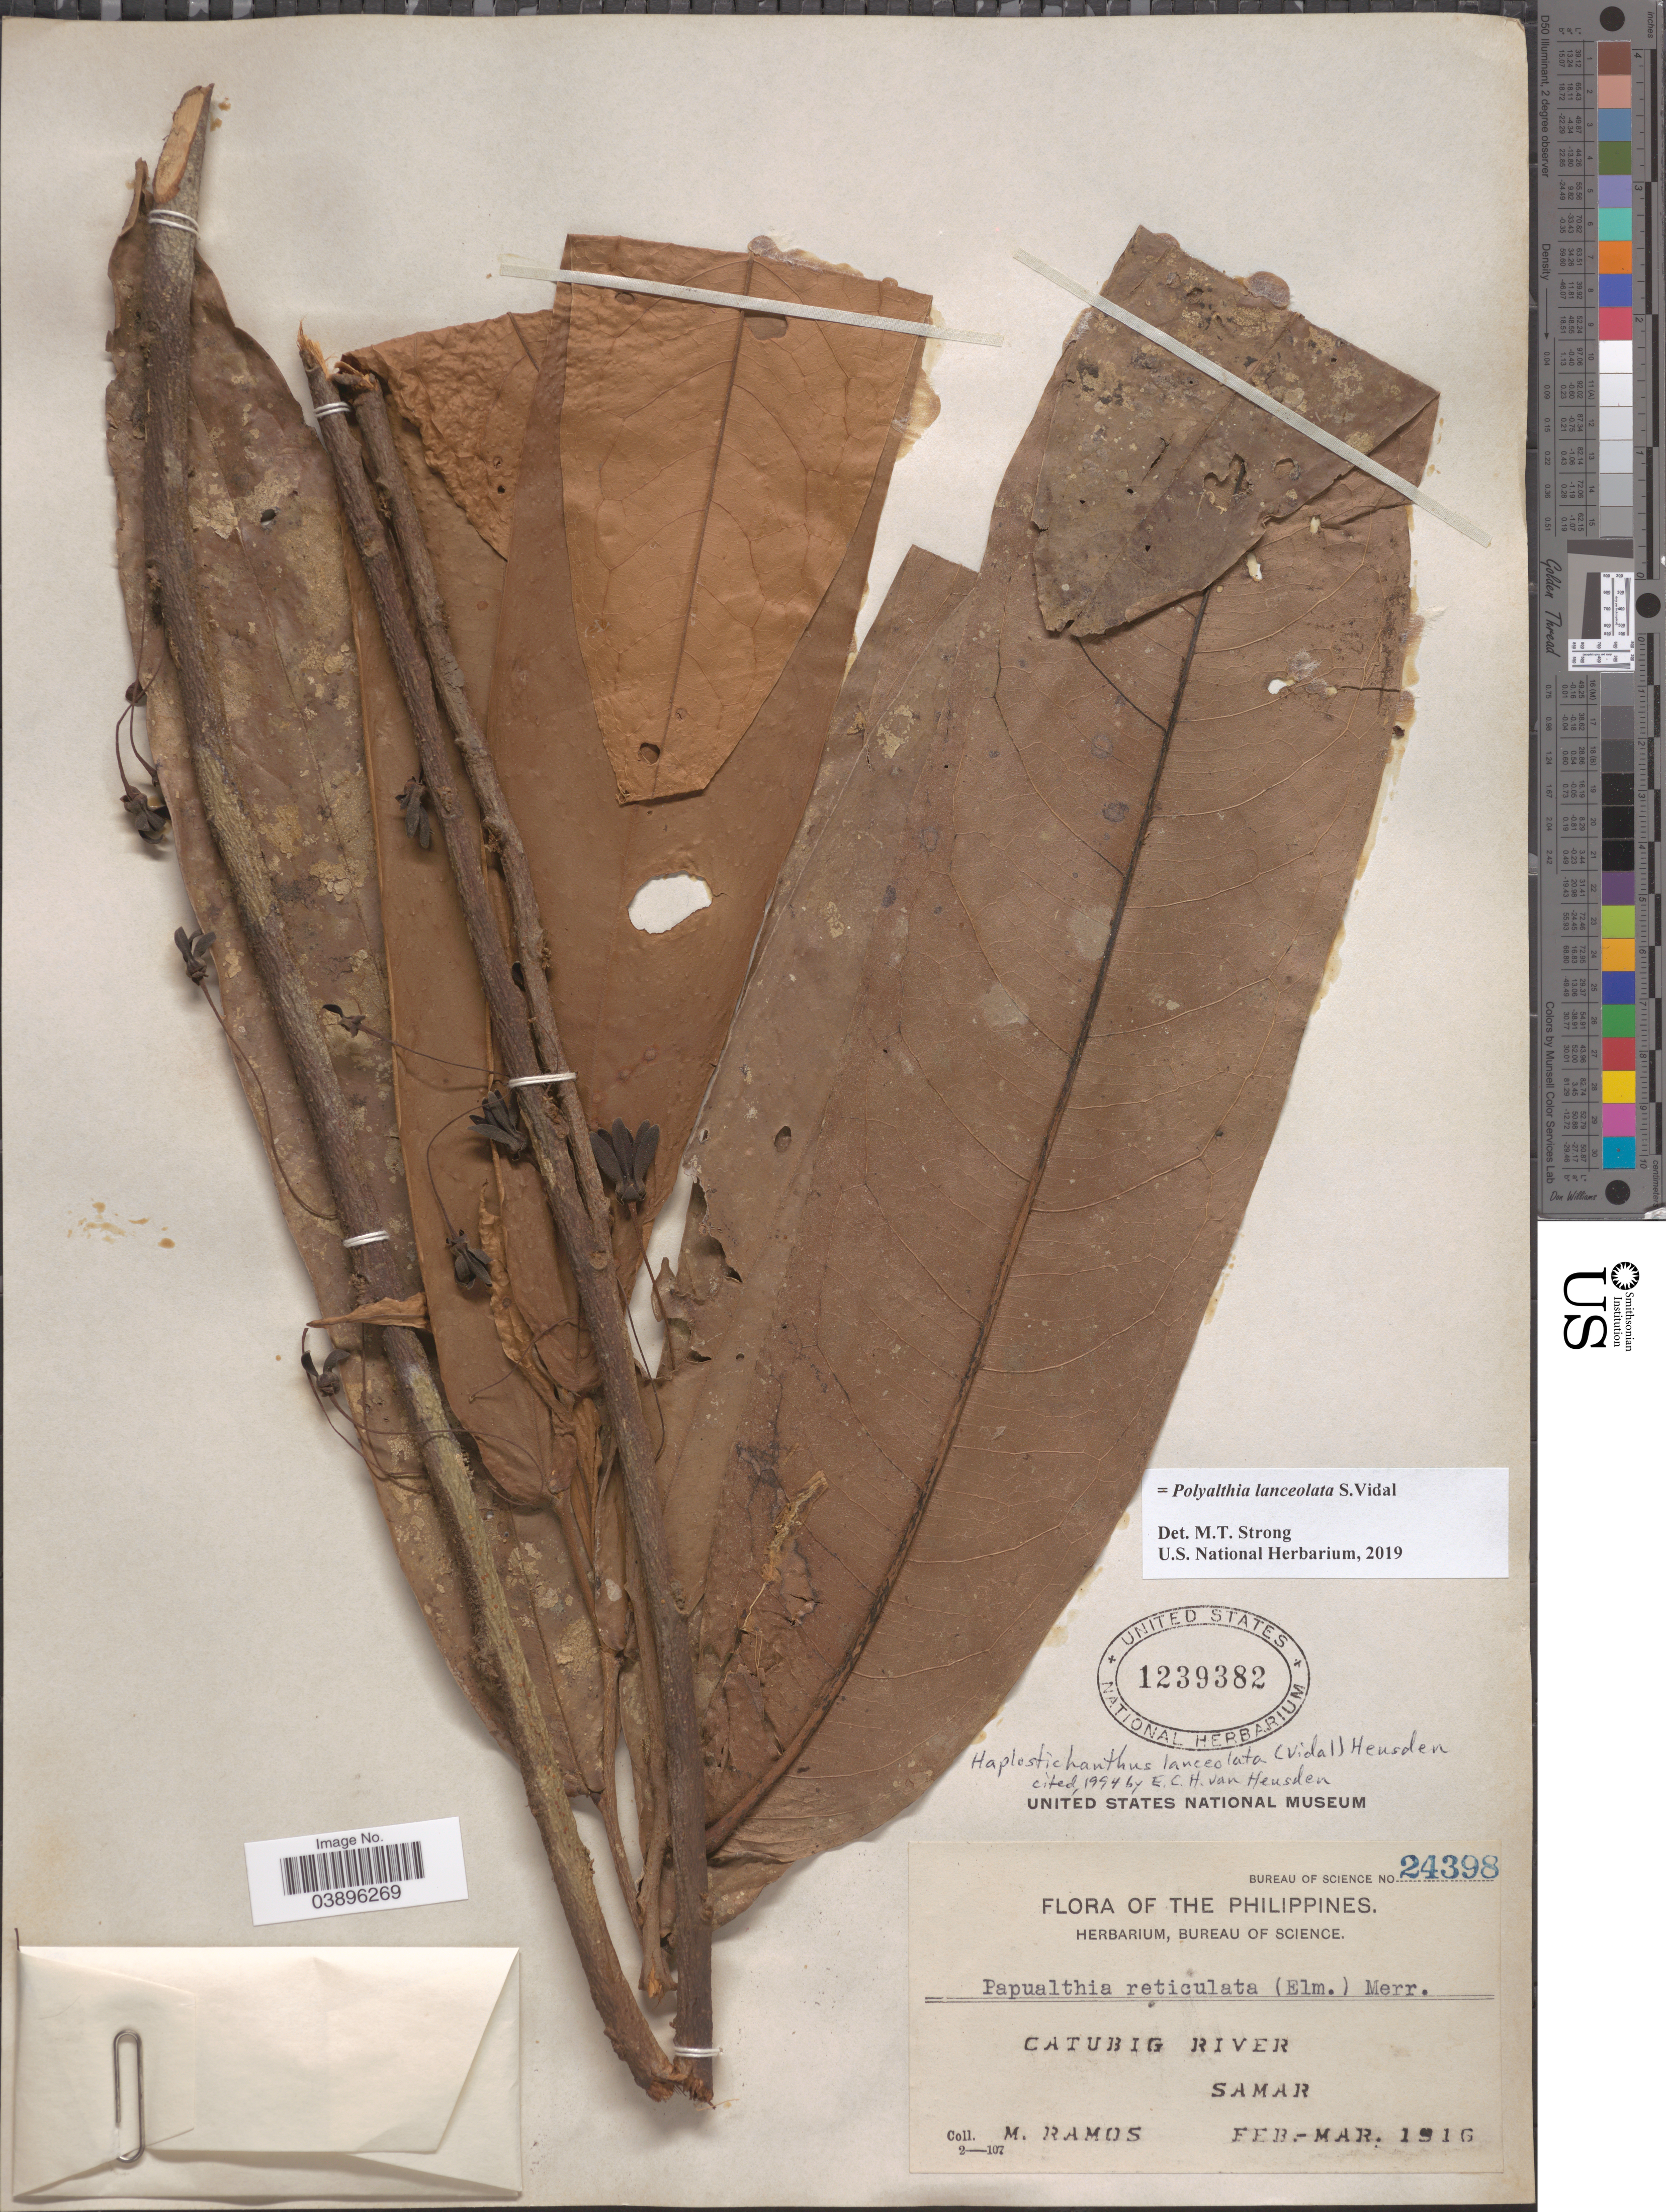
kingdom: Plantae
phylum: Tracheophyta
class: Magnoliopsida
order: Magnoliales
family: Annonaceae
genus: Polyalthia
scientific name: Polyalthia lanceolata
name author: S. Vidal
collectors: M. Ramos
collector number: Bureau of Science 24398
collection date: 1916-02/1916-03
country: Philippines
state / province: Eastern Visayas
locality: Catunig River. Samar.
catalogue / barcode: US 1239382